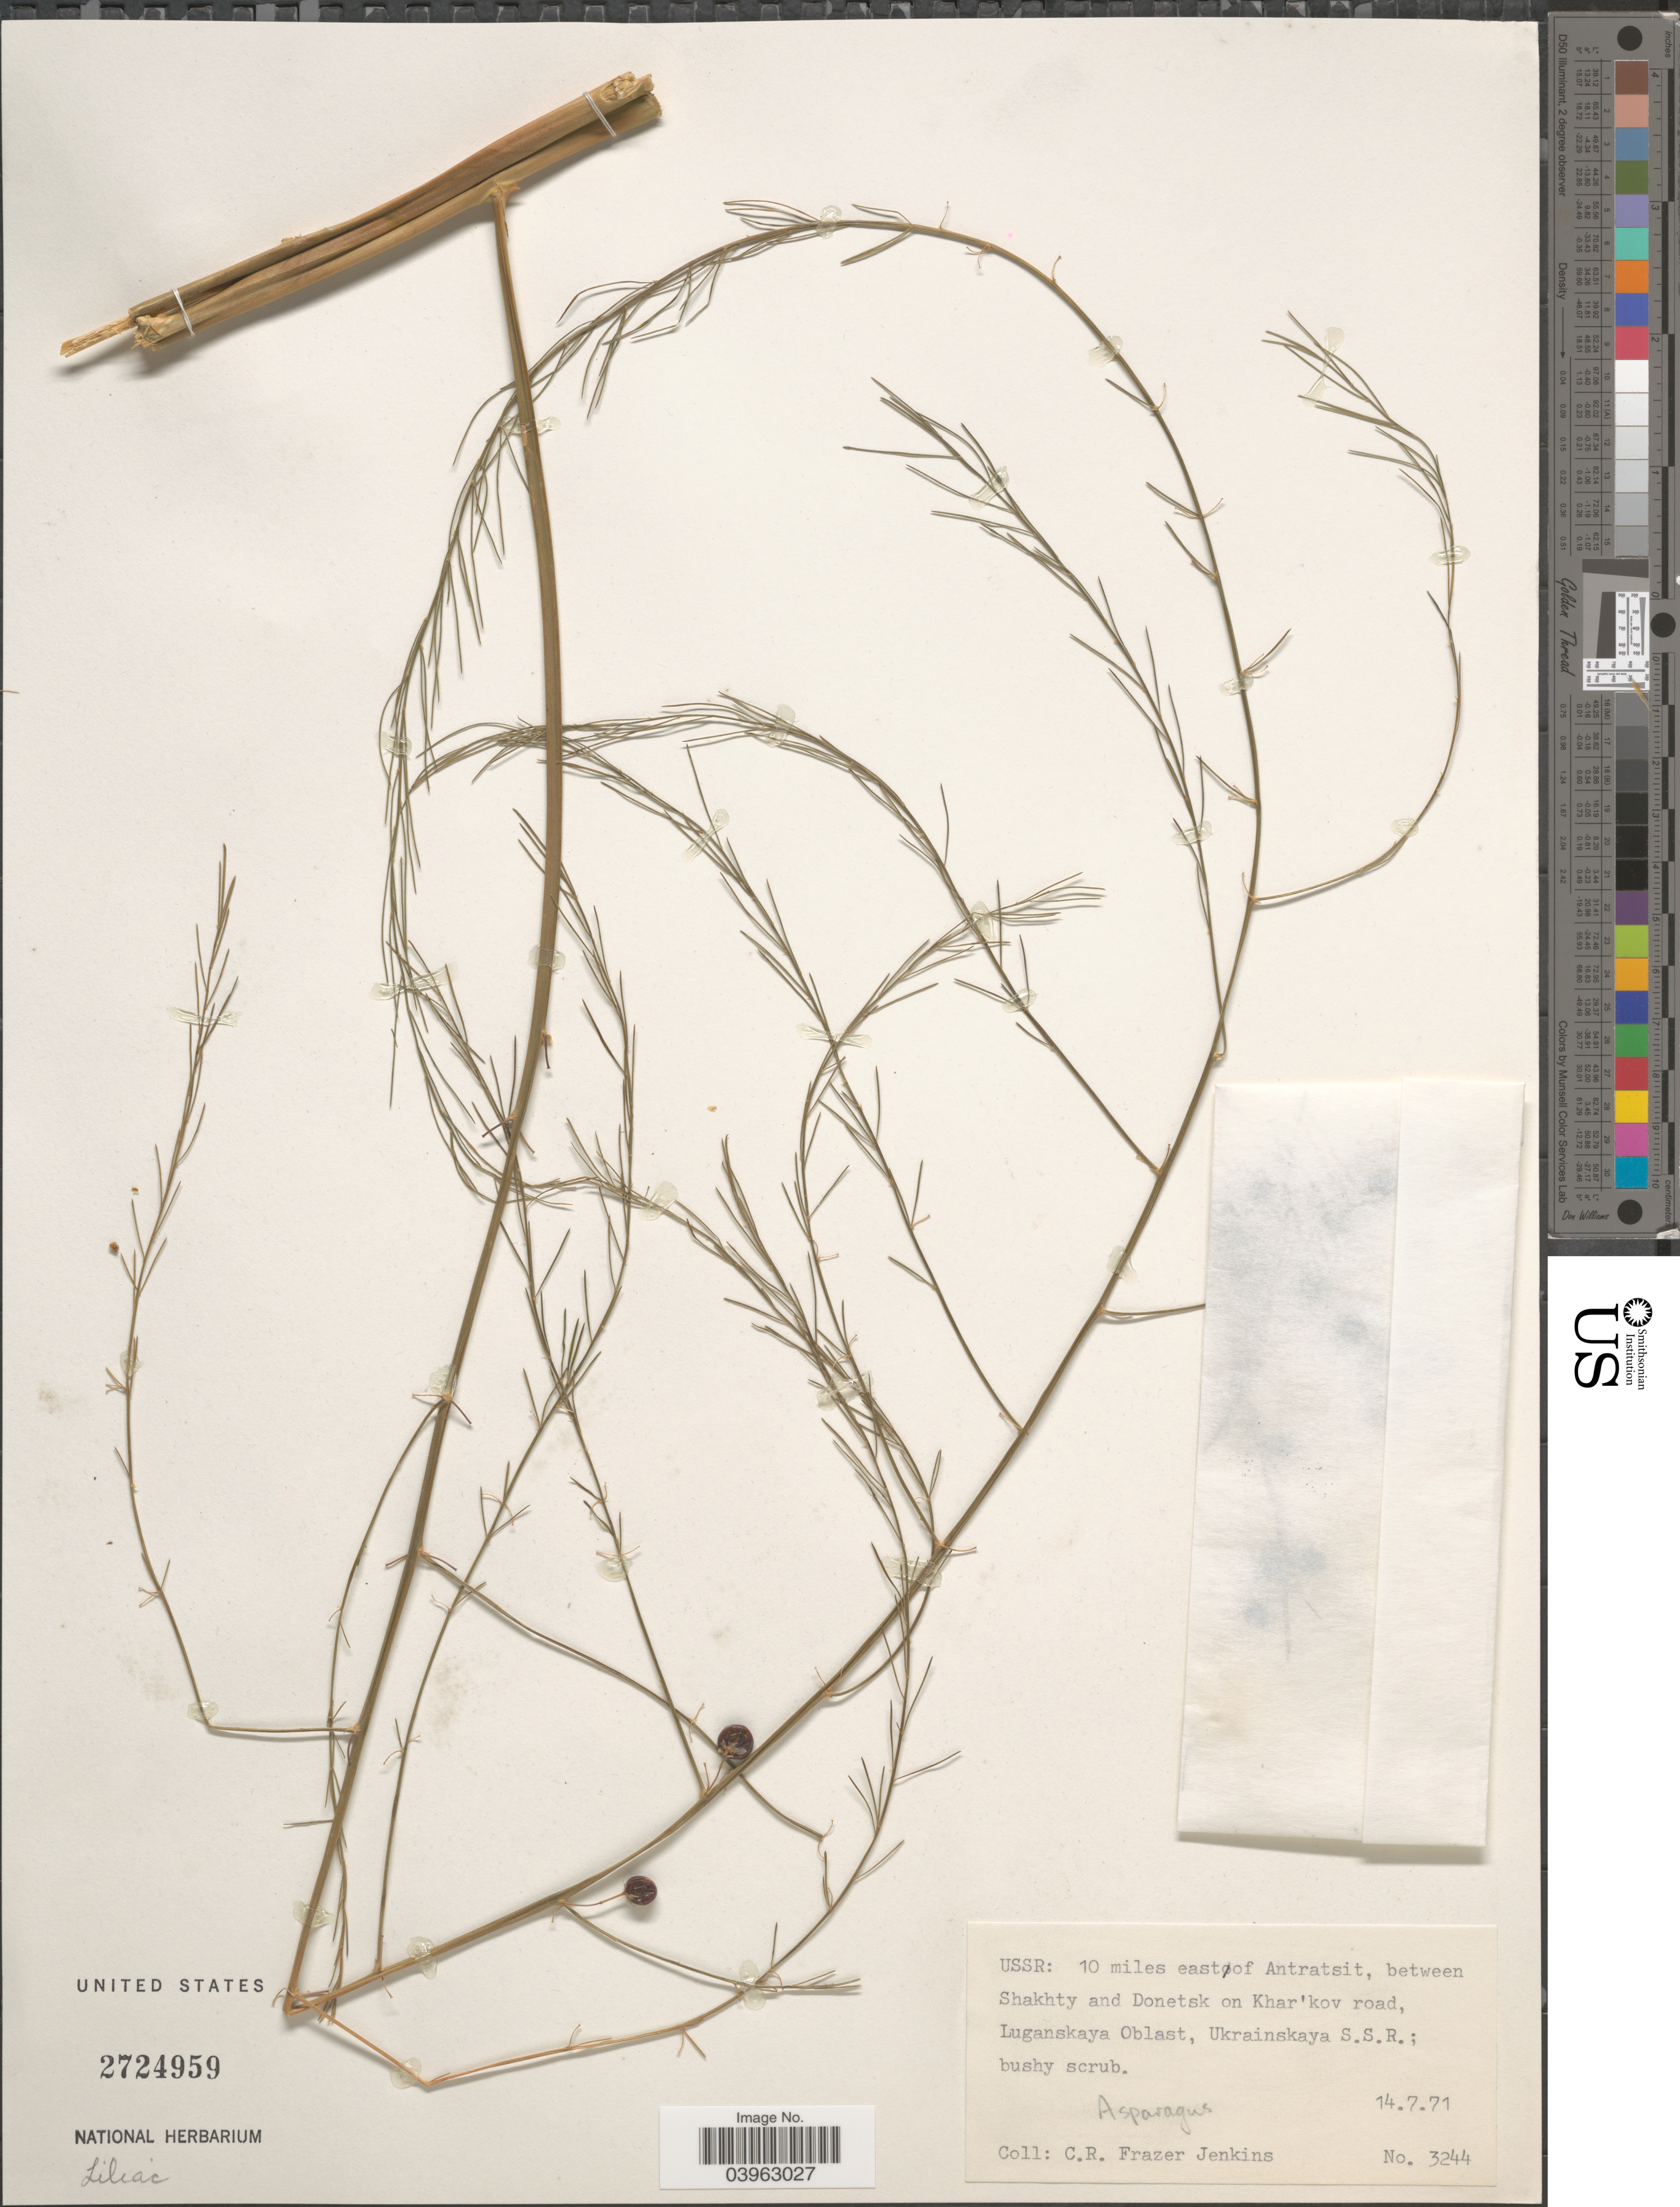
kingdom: Plantae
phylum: Tracheophyta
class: Liliopsida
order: Asparagales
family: Asparagaceae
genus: Asparagus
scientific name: Asparagus sp.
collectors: C. R. Fraser-Jenkins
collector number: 3244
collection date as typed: Transcribed d/m/y: 14/7/71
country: Ukraine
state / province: Donets'k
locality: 10 miles east of Antratsit, between Shakty and donetsk on Khar'kov road, Luganskaya Oblast, Ukrainskaya S.S.R.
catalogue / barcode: US 2724959